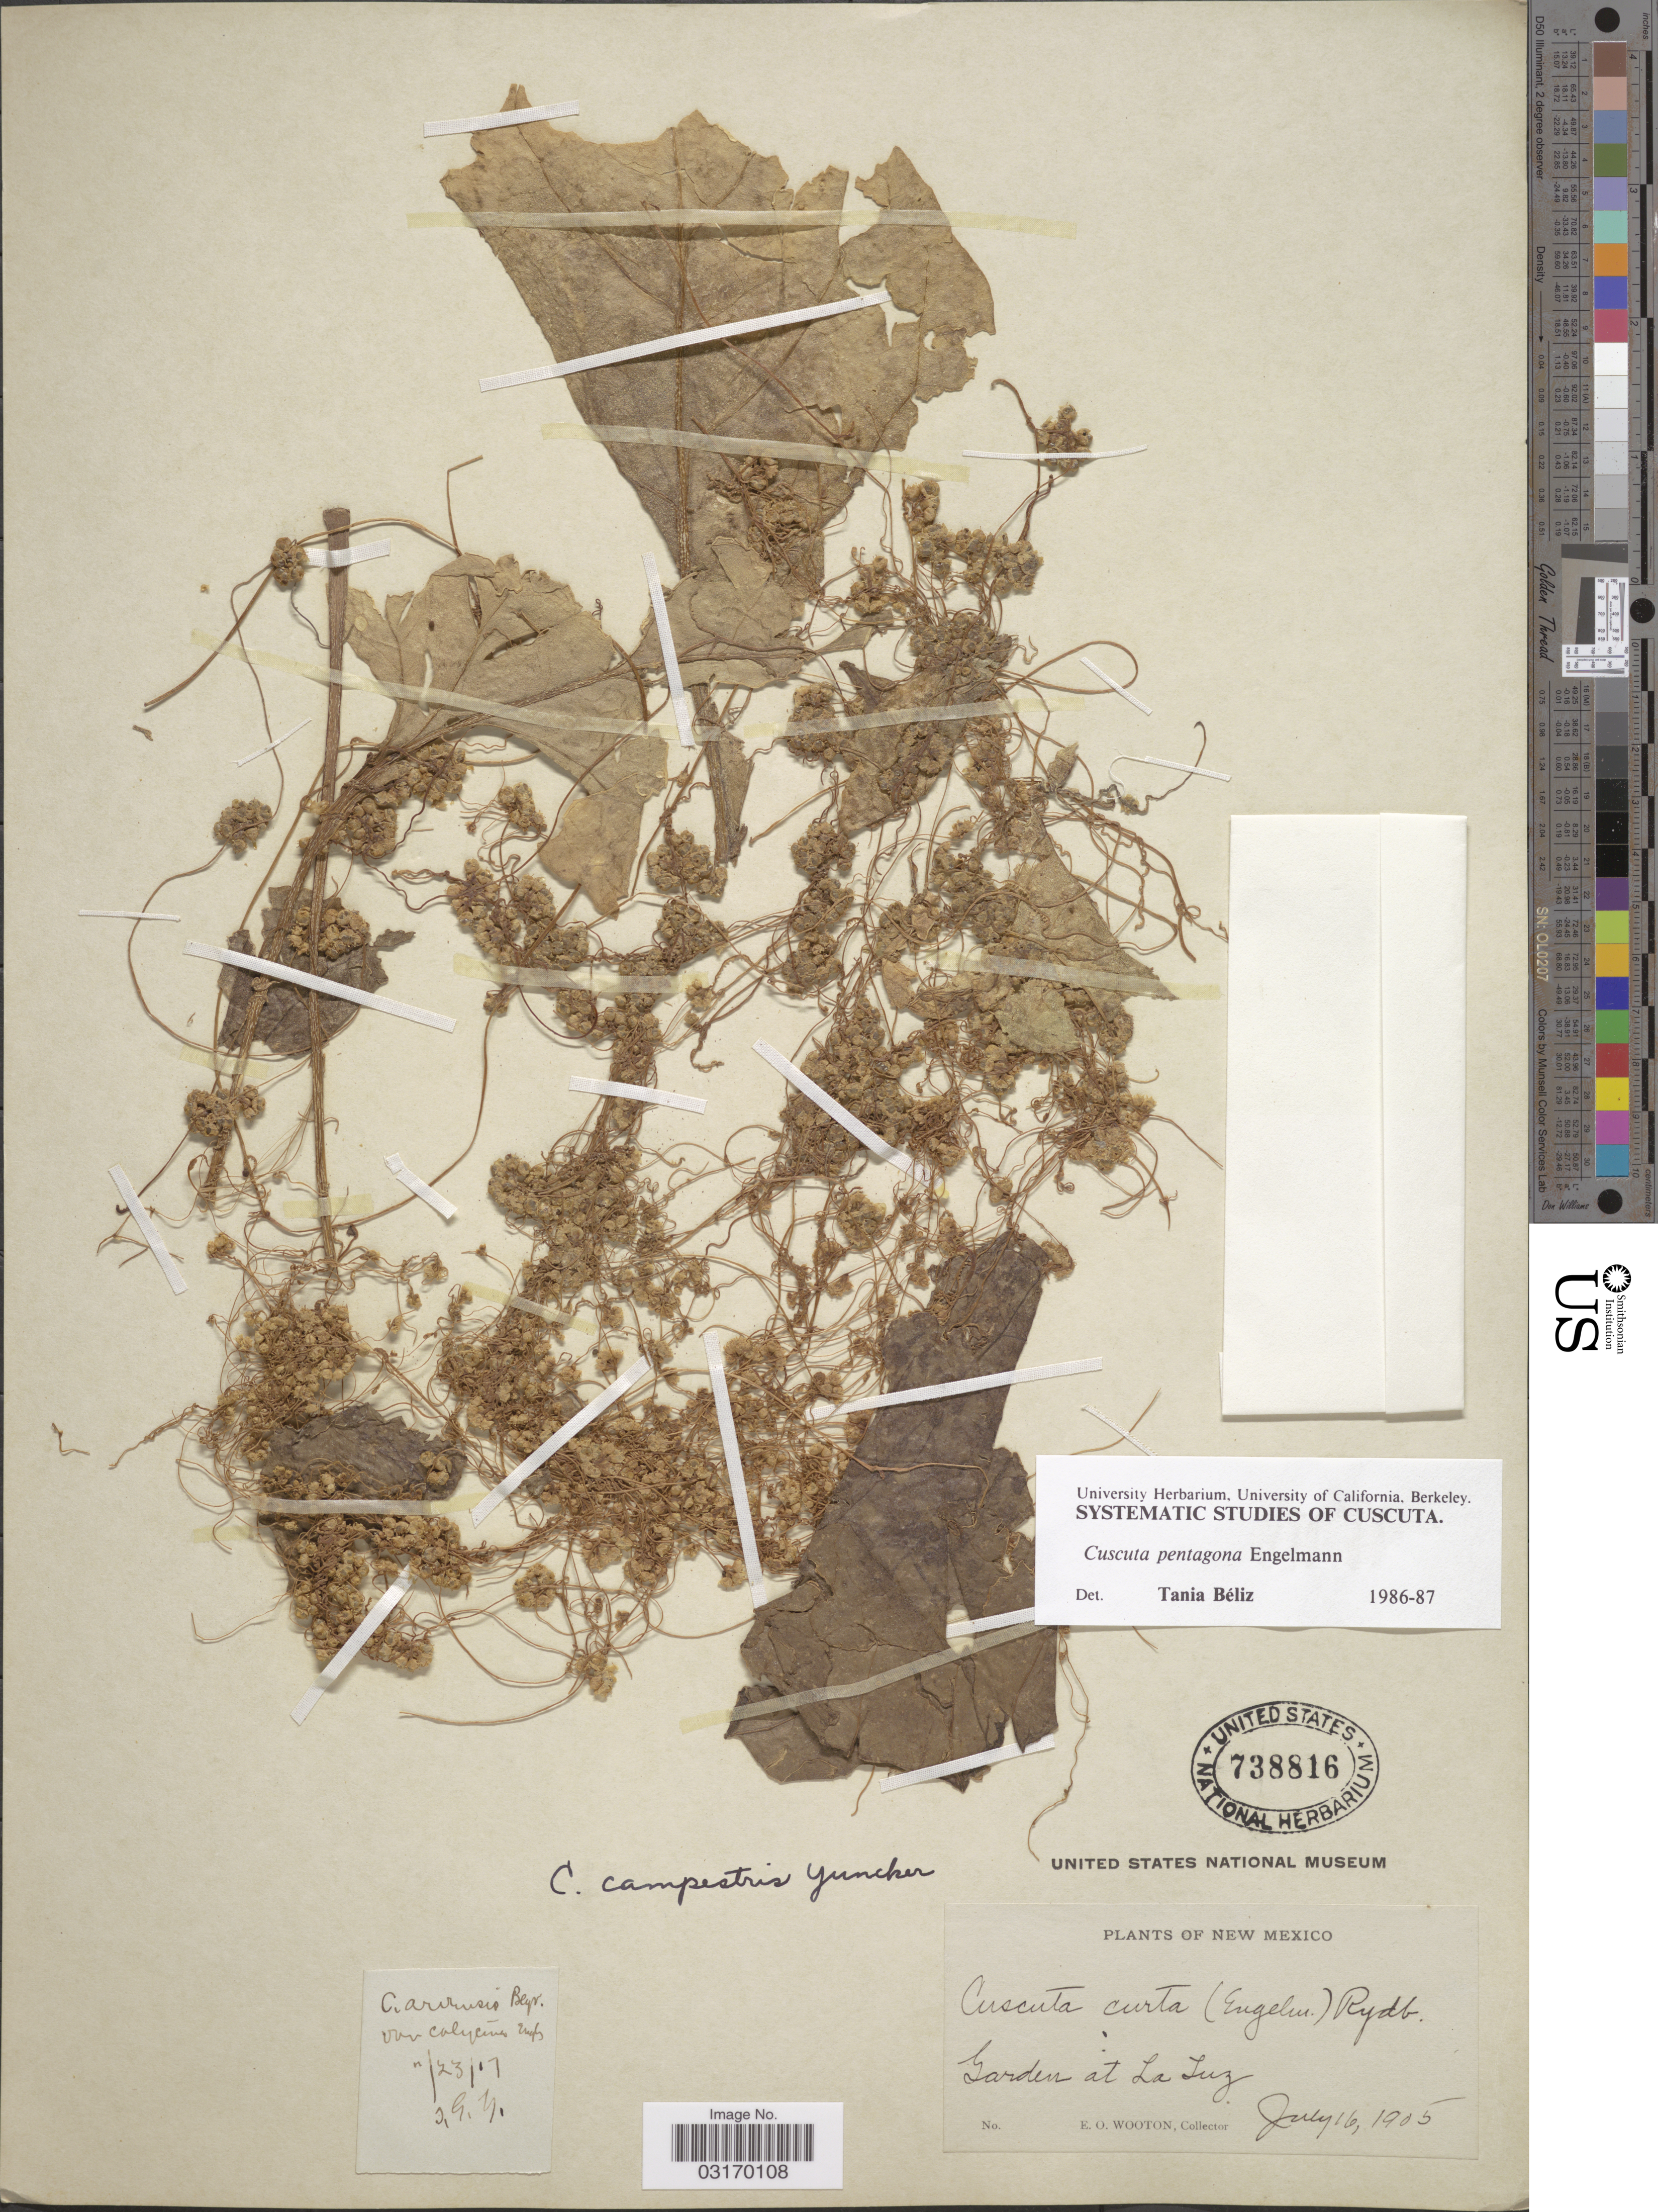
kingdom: Plantae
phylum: Tracheophyta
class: Magnoliopsida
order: Solanales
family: Convolvulaceae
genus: Cuscuta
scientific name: Cuscuta pentagona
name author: Engelm.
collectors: E. O. Wooton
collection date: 1905-07-16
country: United States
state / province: New Mexico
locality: Garden at La Luz.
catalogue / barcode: US 738816